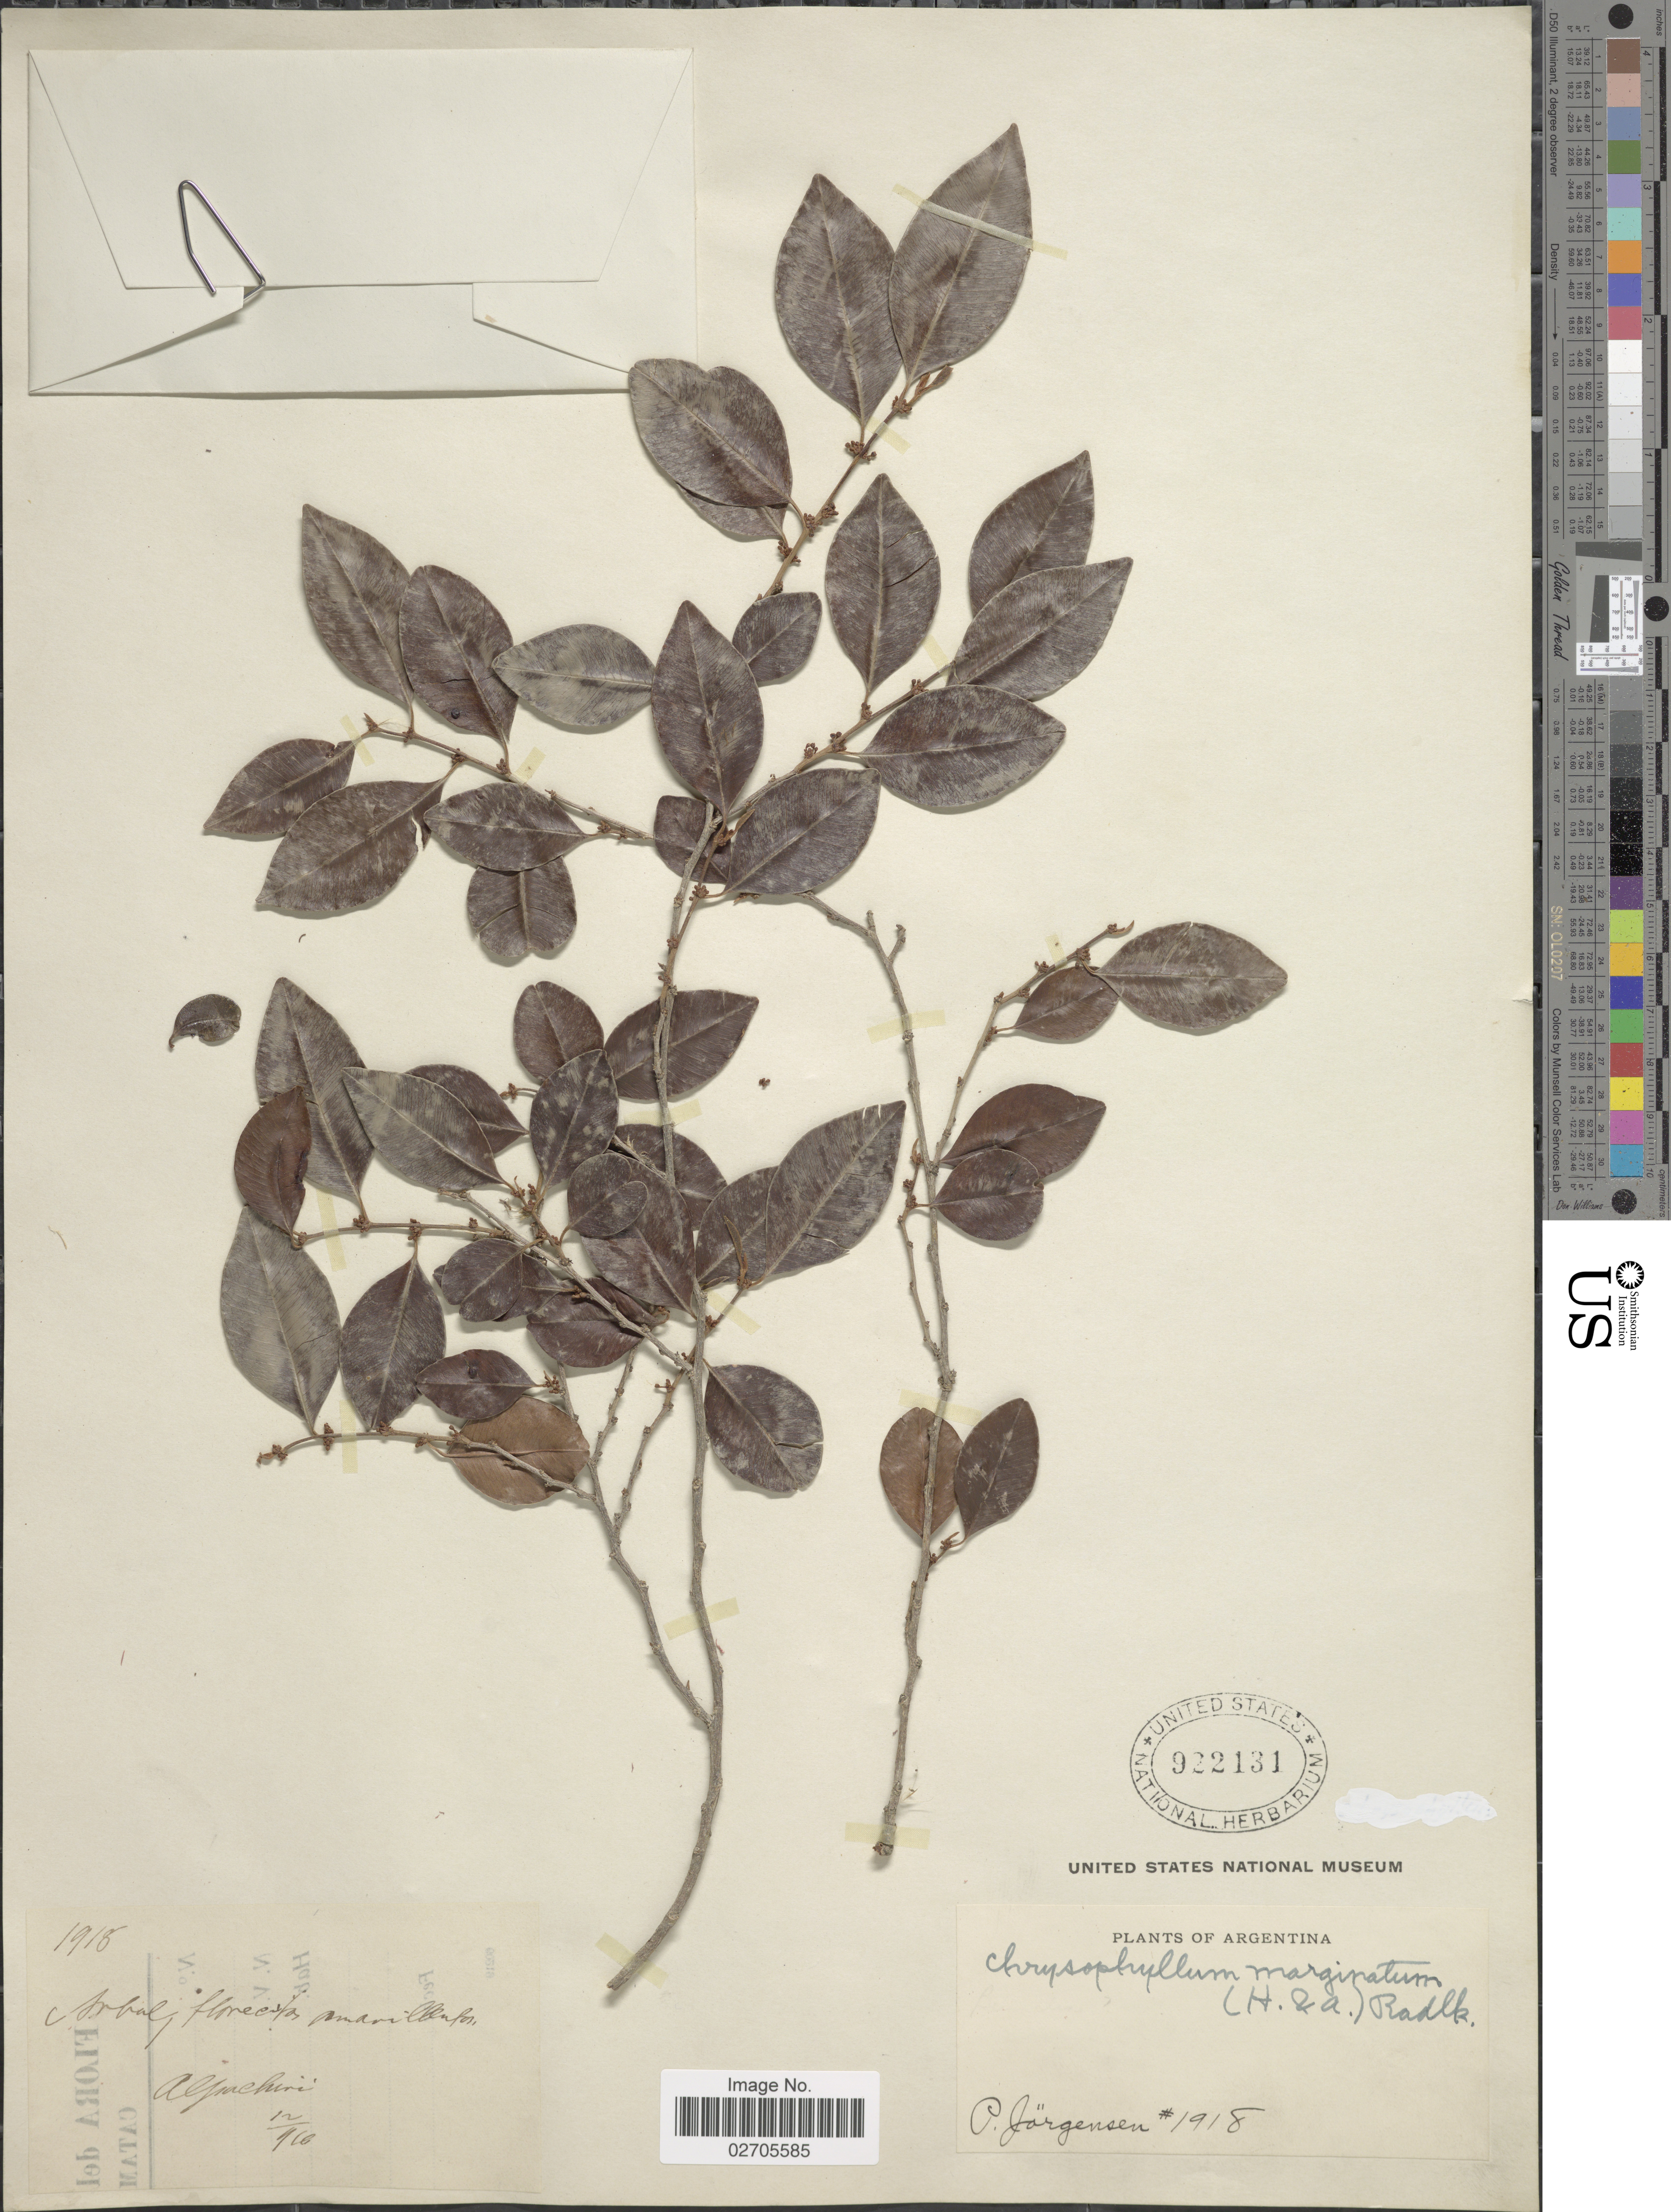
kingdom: Plantae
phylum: Tracheophyta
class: Magnoliopsida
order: Ericales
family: Sapotaceae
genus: Chrysophyllum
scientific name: Chrysophyllum marginatum subsp. marginatum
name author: (Hook. & Arn.) Radlk.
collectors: P. Jörgensen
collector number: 1918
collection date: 1916-12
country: Argentina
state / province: La Pampa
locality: Alpachiri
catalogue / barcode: US 922131